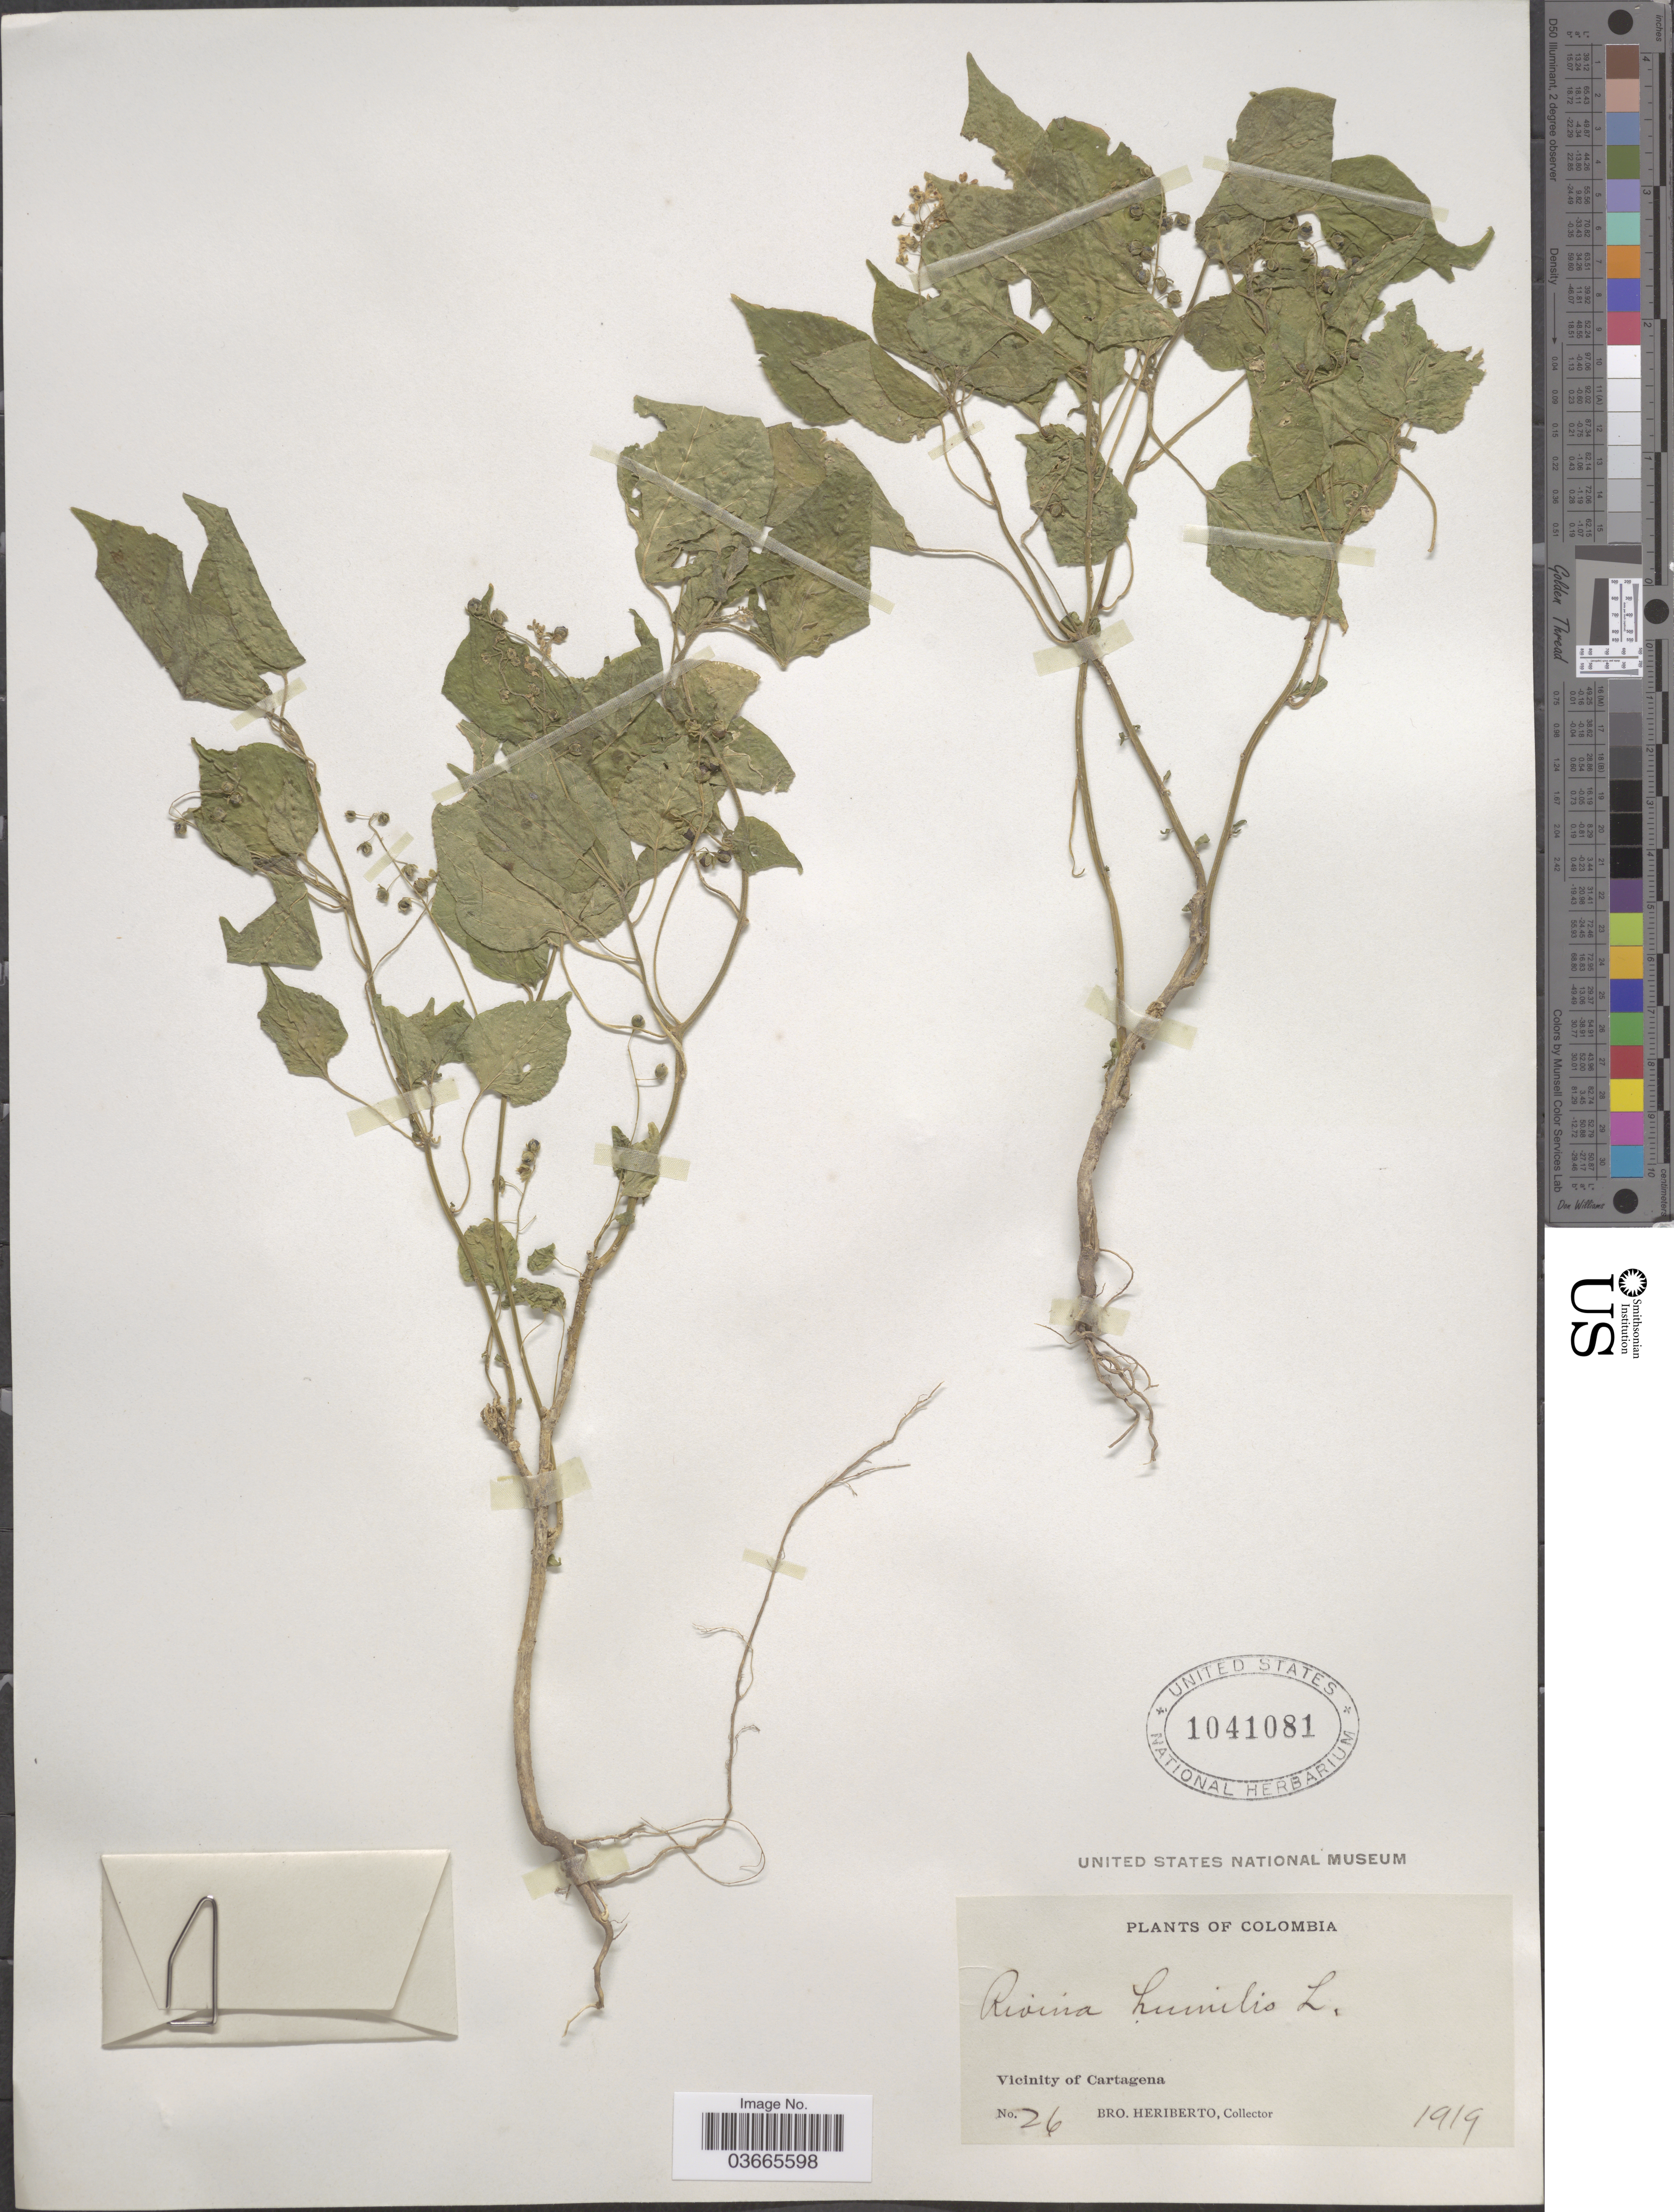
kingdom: Plantae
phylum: Tracheophyta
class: Magnoliopsida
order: Caryophyllales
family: Phytolaccaceae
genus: Rivina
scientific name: Rivina humilis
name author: L.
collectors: B. Heriberto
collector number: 26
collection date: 1919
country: Colombia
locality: Vicinity of Cartagena.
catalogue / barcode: US 1041081